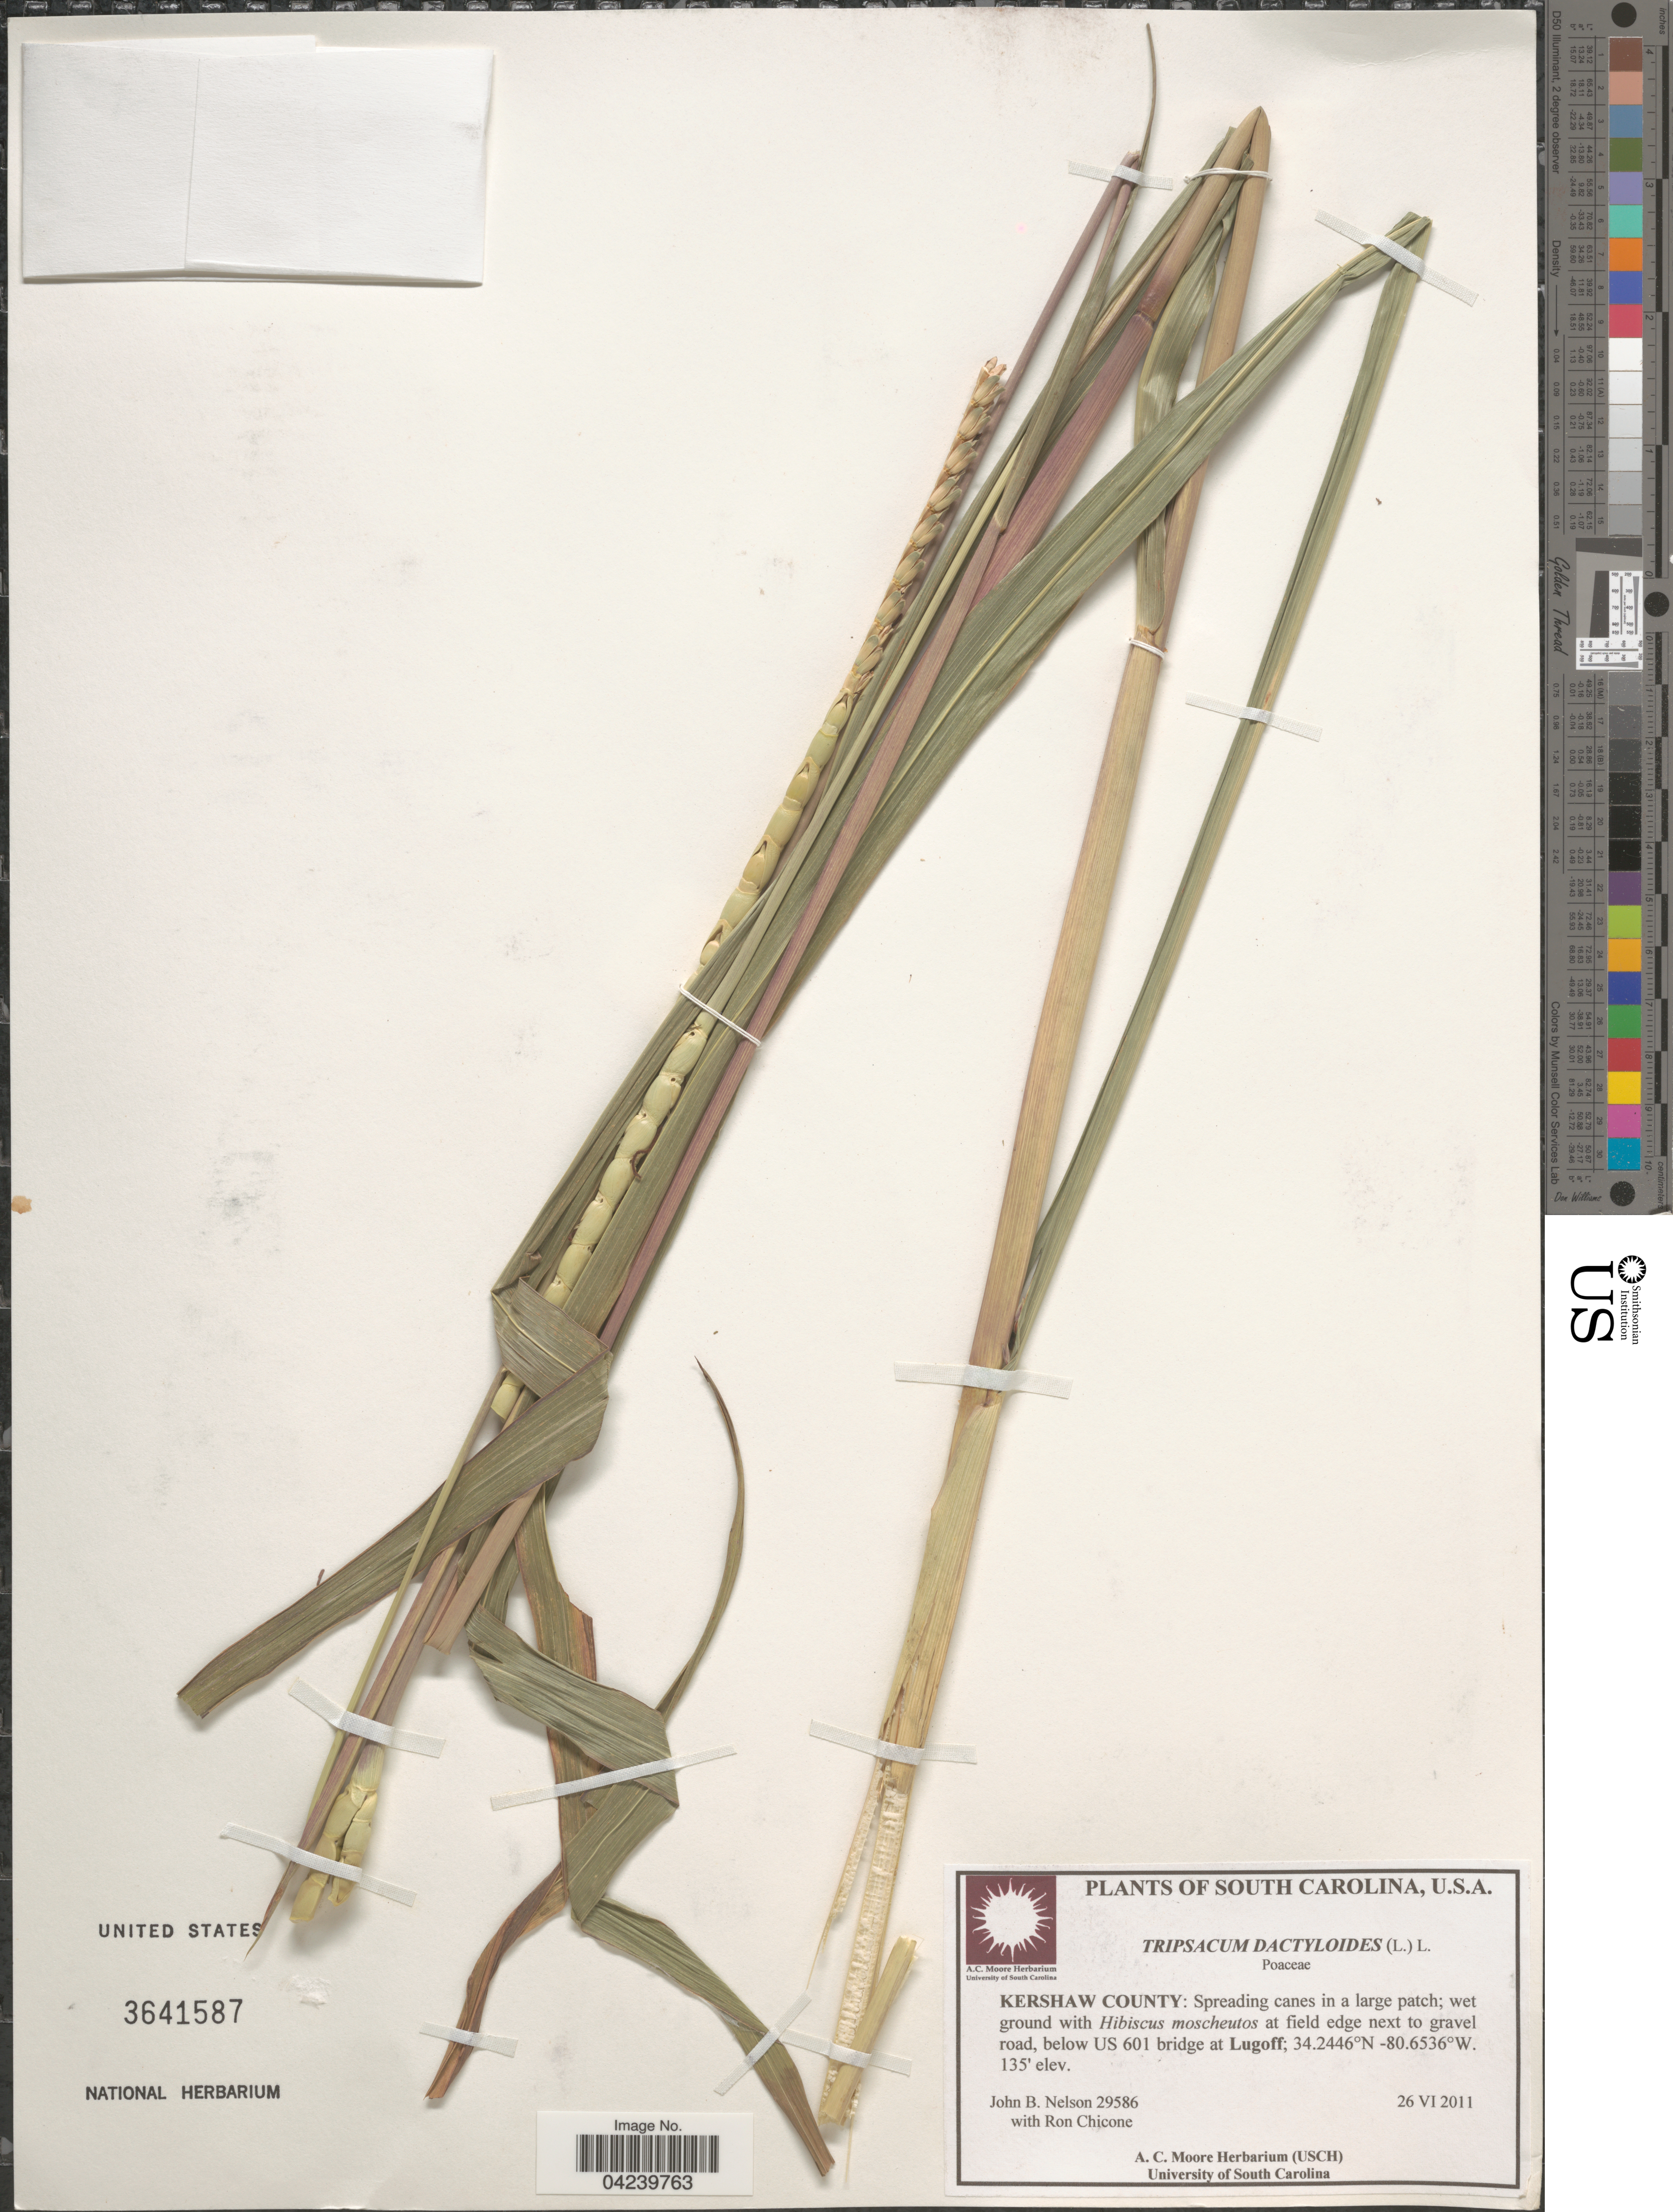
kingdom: Plantae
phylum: Tracheophyta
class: Liliopsida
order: Poales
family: Poaceae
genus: Tripsacum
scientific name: Tripsacum dactyloides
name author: (L.) L.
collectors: J. B. Nelson & R. Chicone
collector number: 29586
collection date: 2011-06-26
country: United States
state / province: South Carolina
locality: Kershaw County: wet ground with Hibiscus moscheutos at field edge next to gravel road, below US 601 bridge at Lugoff.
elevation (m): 41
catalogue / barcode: US 3641587